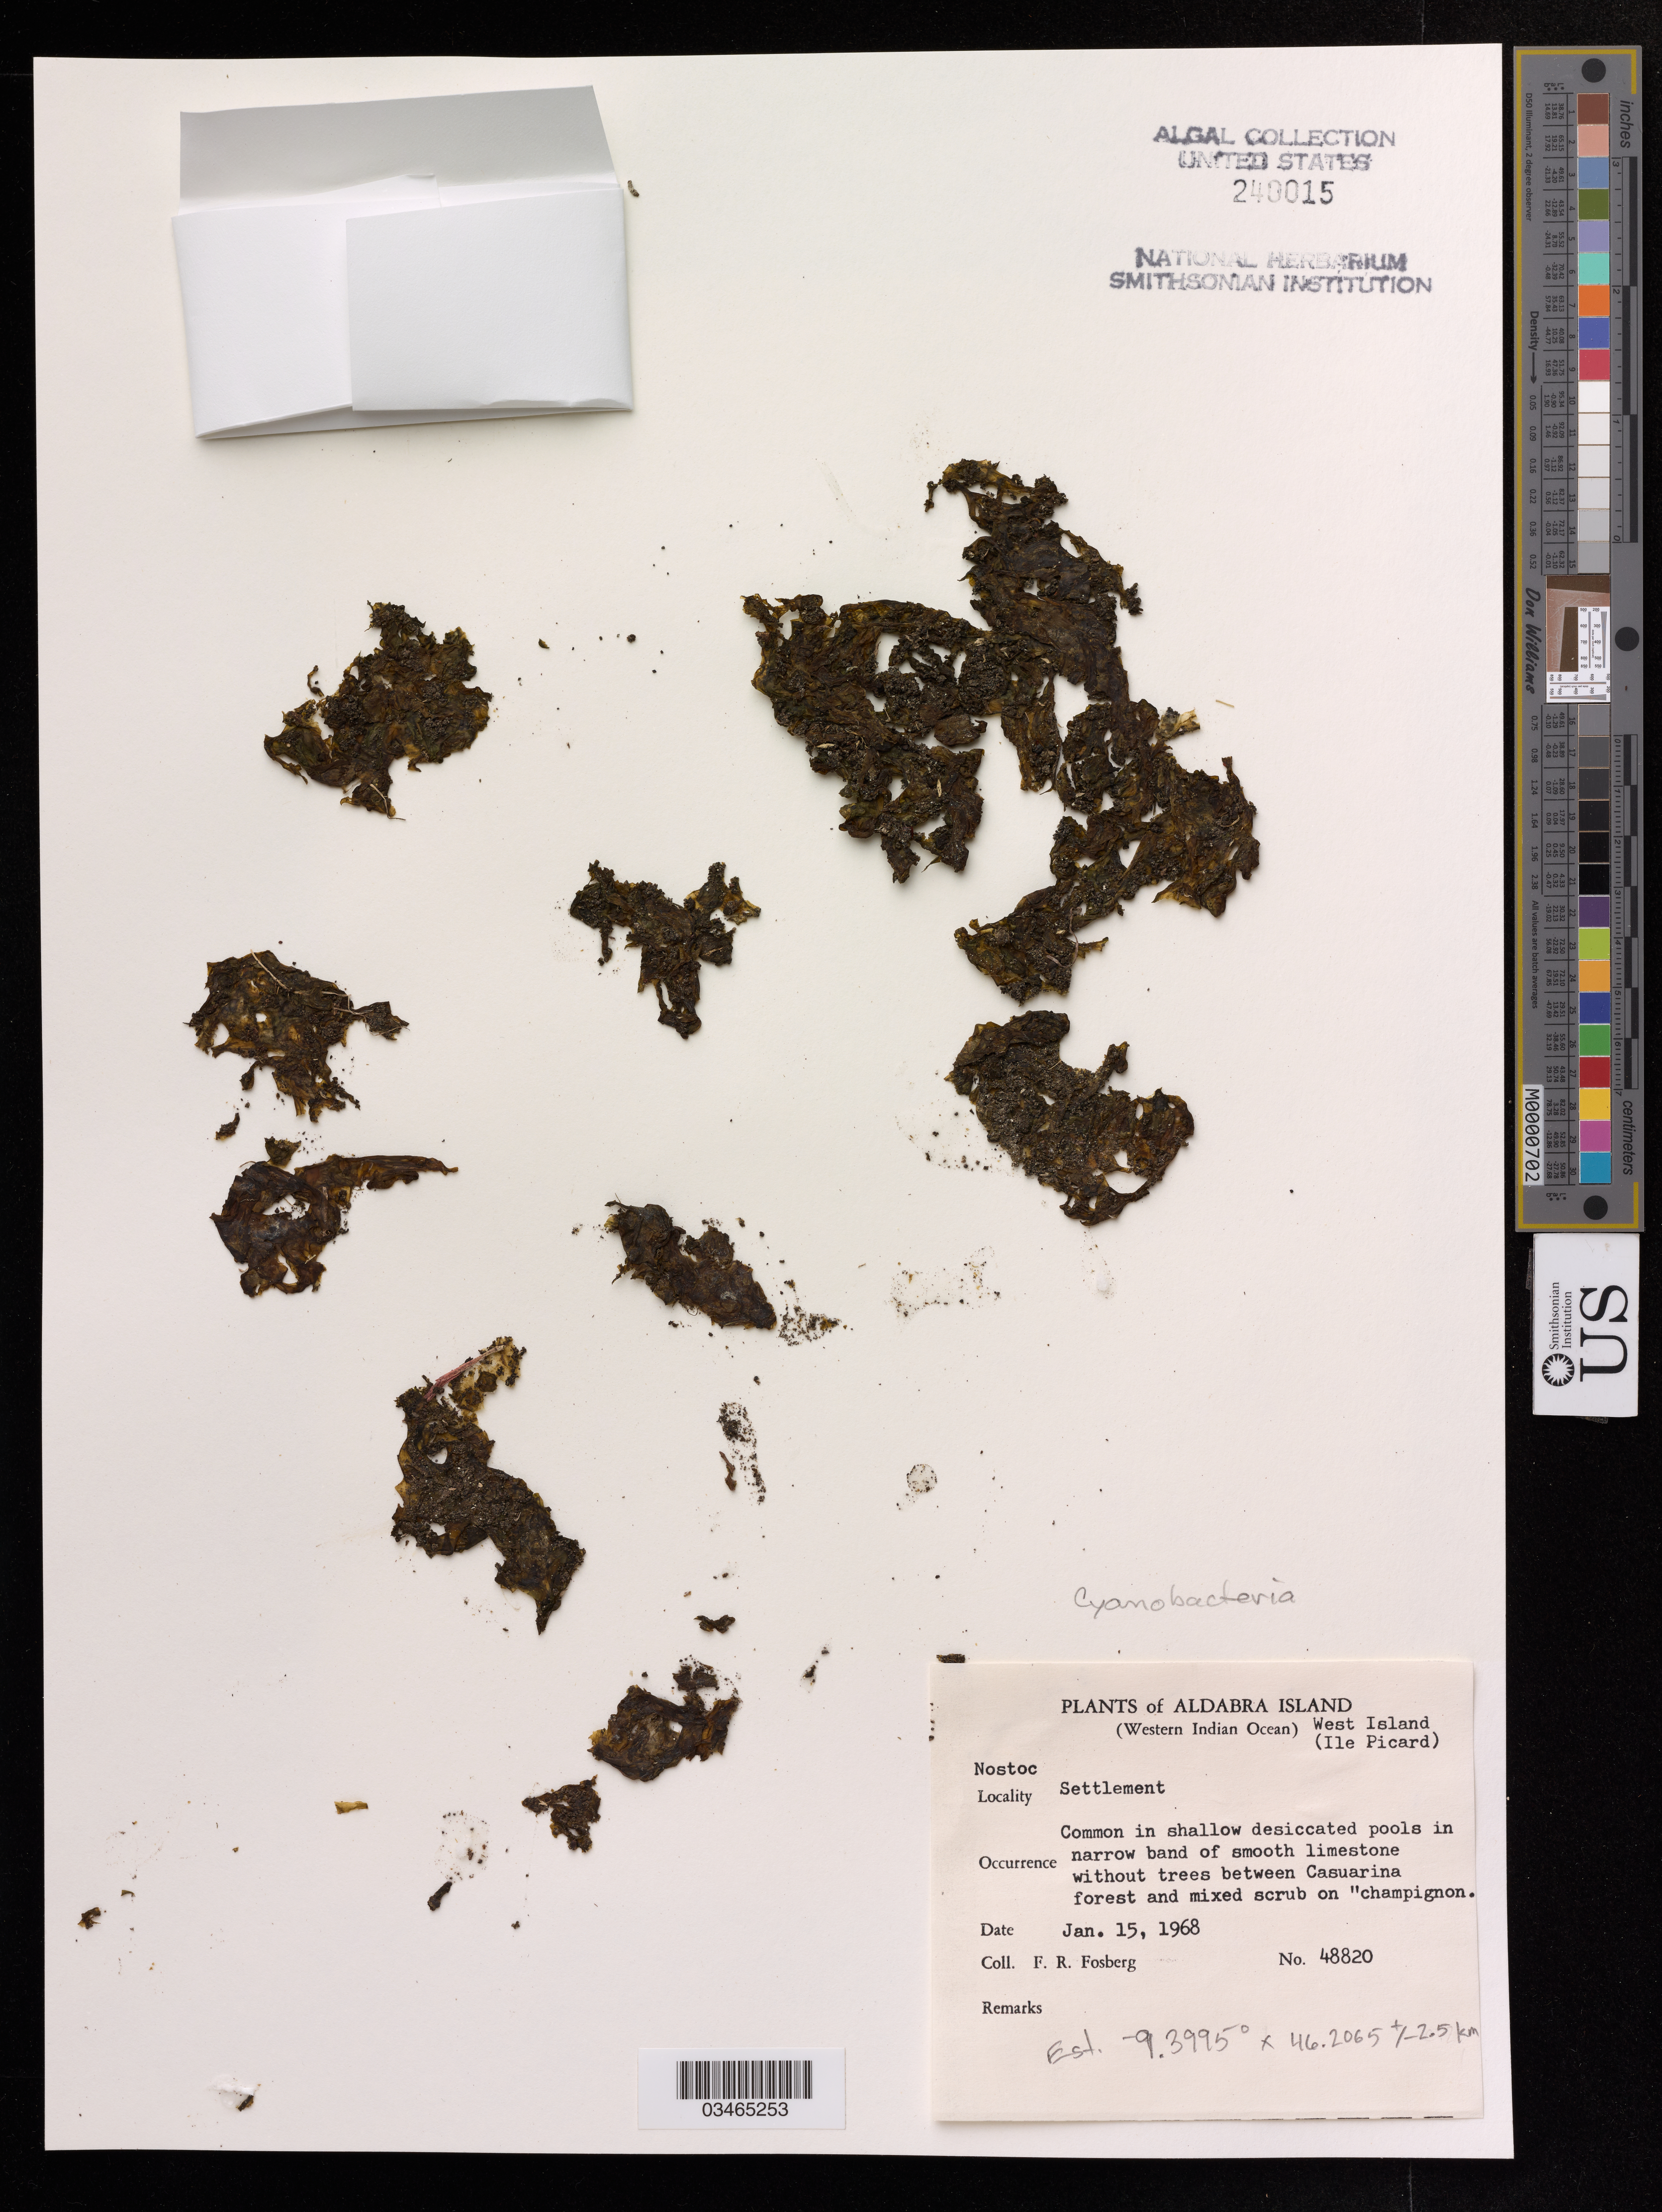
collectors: F. R. Fosberg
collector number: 48820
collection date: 1968-01-15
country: British Indian Ocean Territory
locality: Aldabra Island. (Ile Picard). Settlement.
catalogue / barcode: US 240015